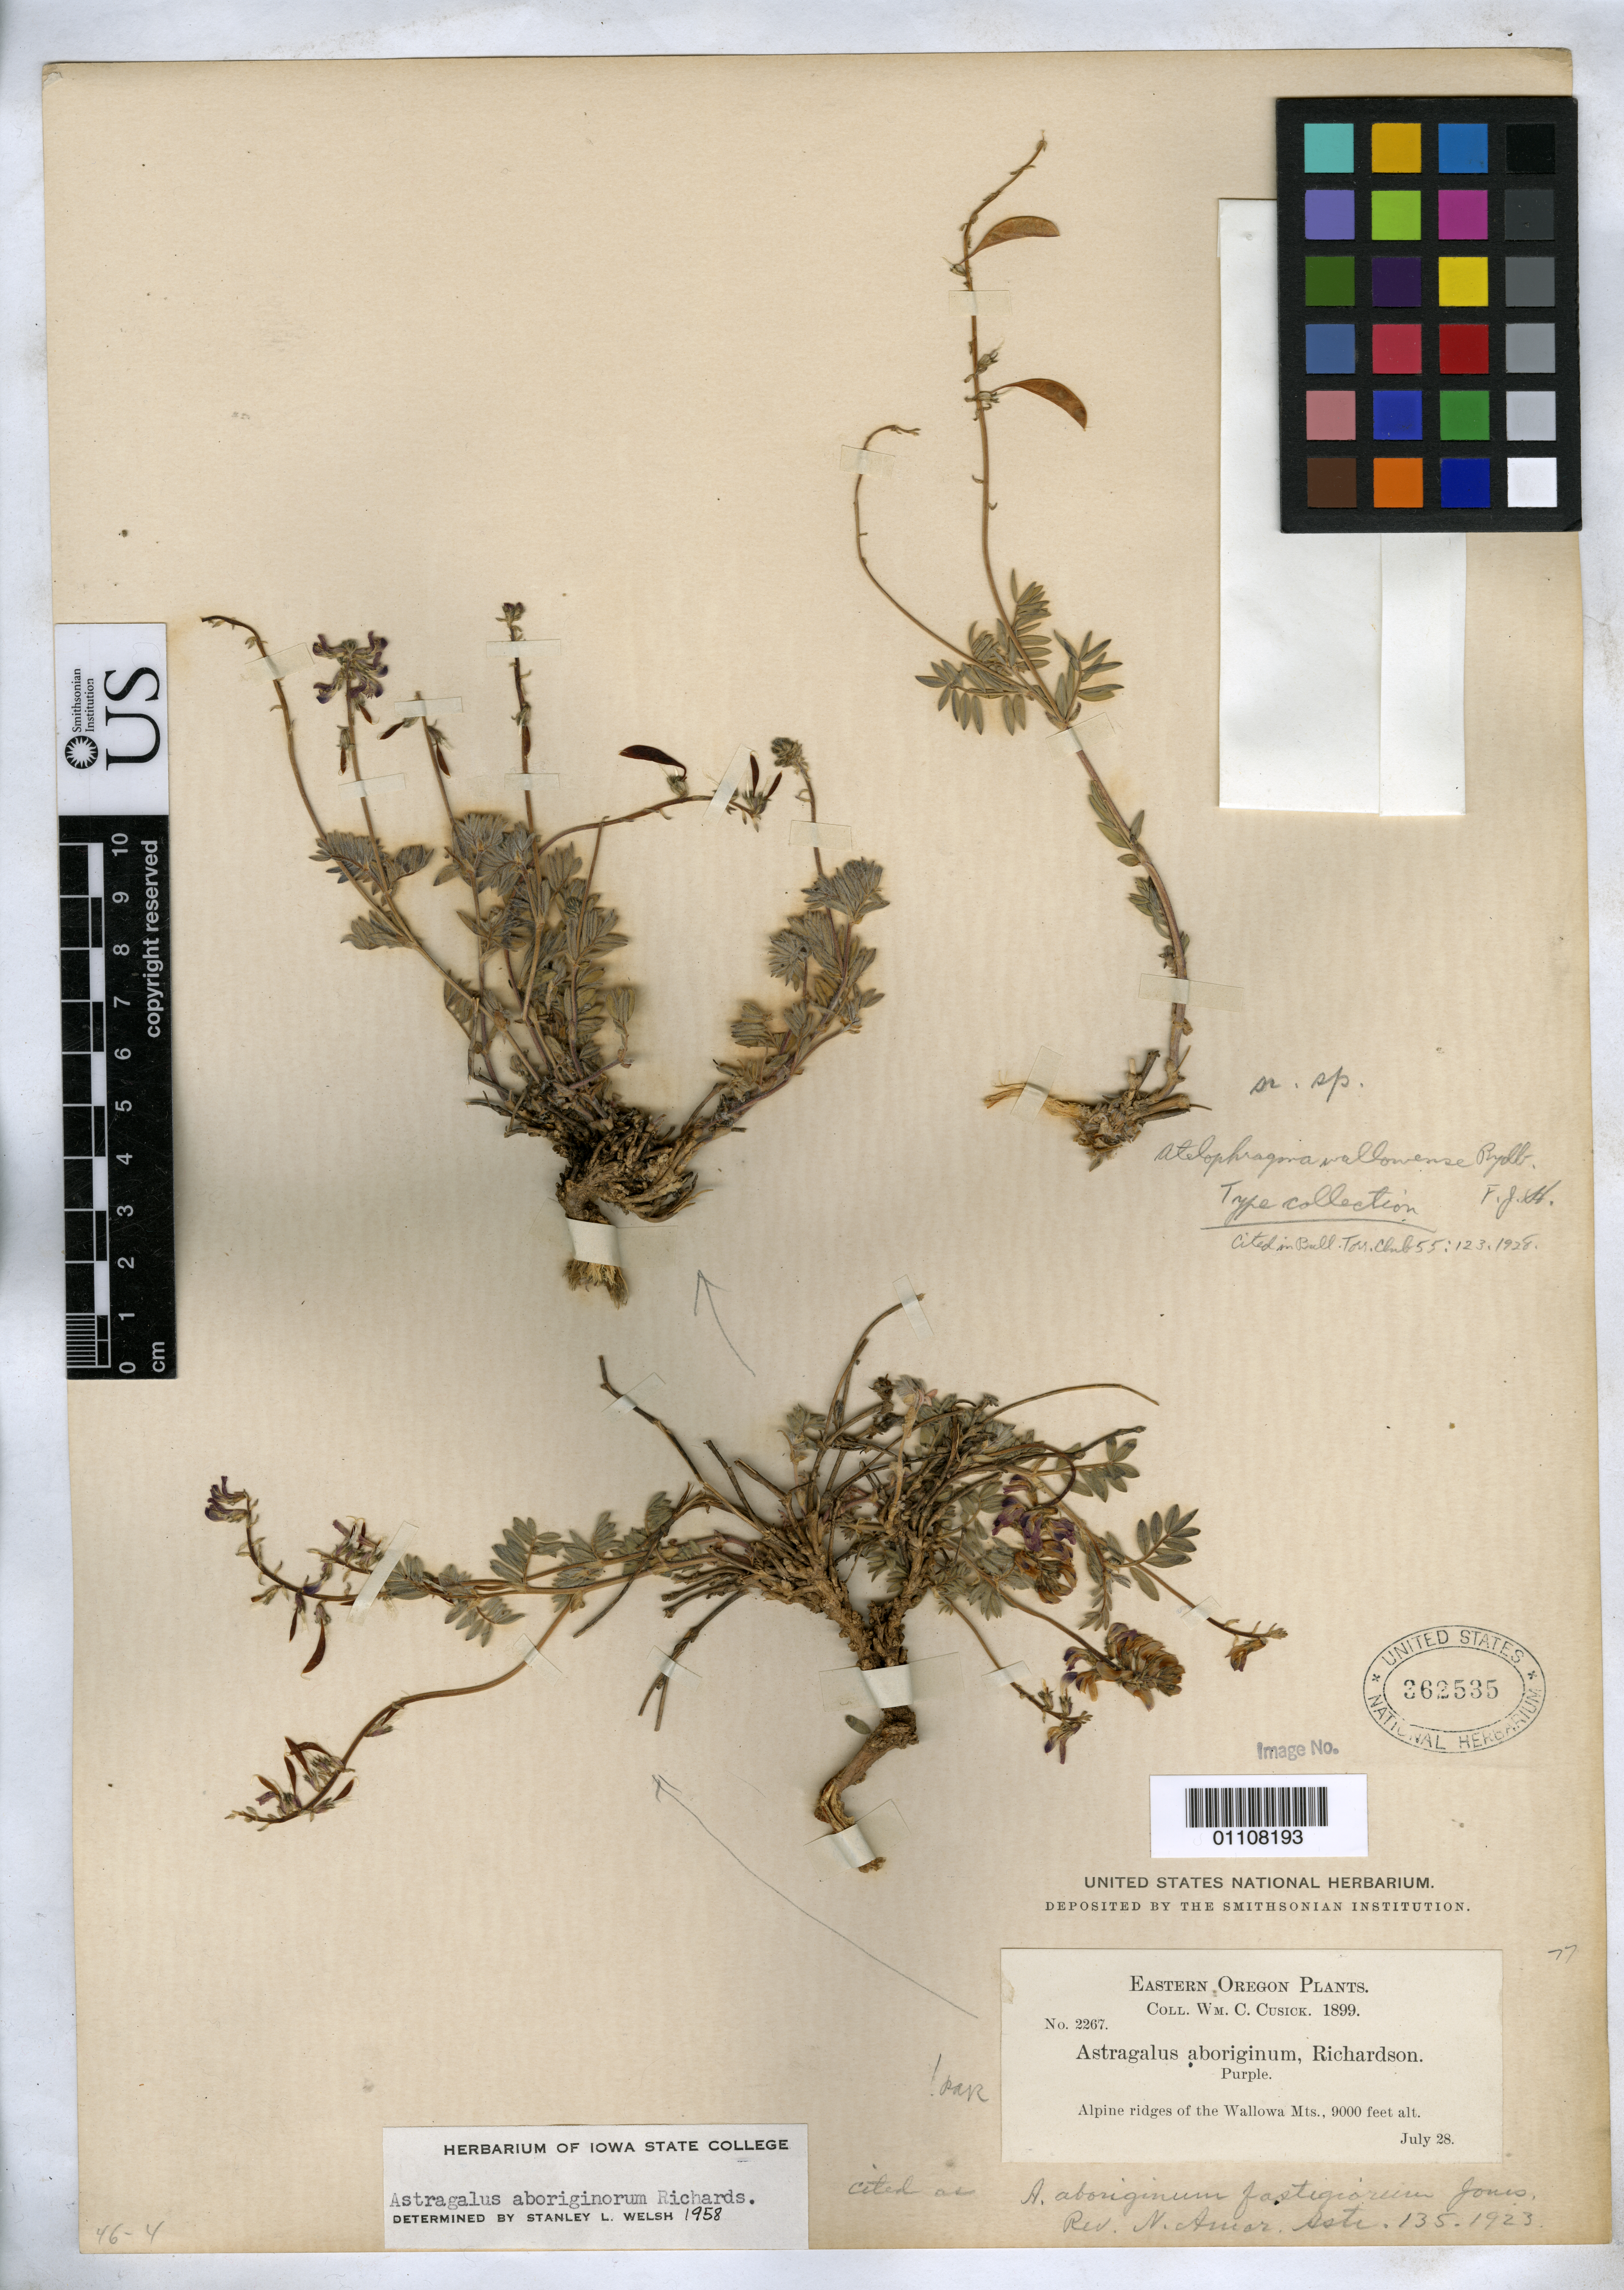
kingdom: Plantae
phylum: Tracheophyta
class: Magnoliopsida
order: Fabales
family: Fabaceae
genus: Atelophragma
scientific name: Atelophragma wallowense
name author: Rydb.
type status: Isotype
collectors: W. C. Cusick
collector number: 2267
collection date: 1899-07-28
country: United States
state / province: Oregon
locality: Walloma Mts.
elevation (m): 2743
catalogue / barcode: US 362535